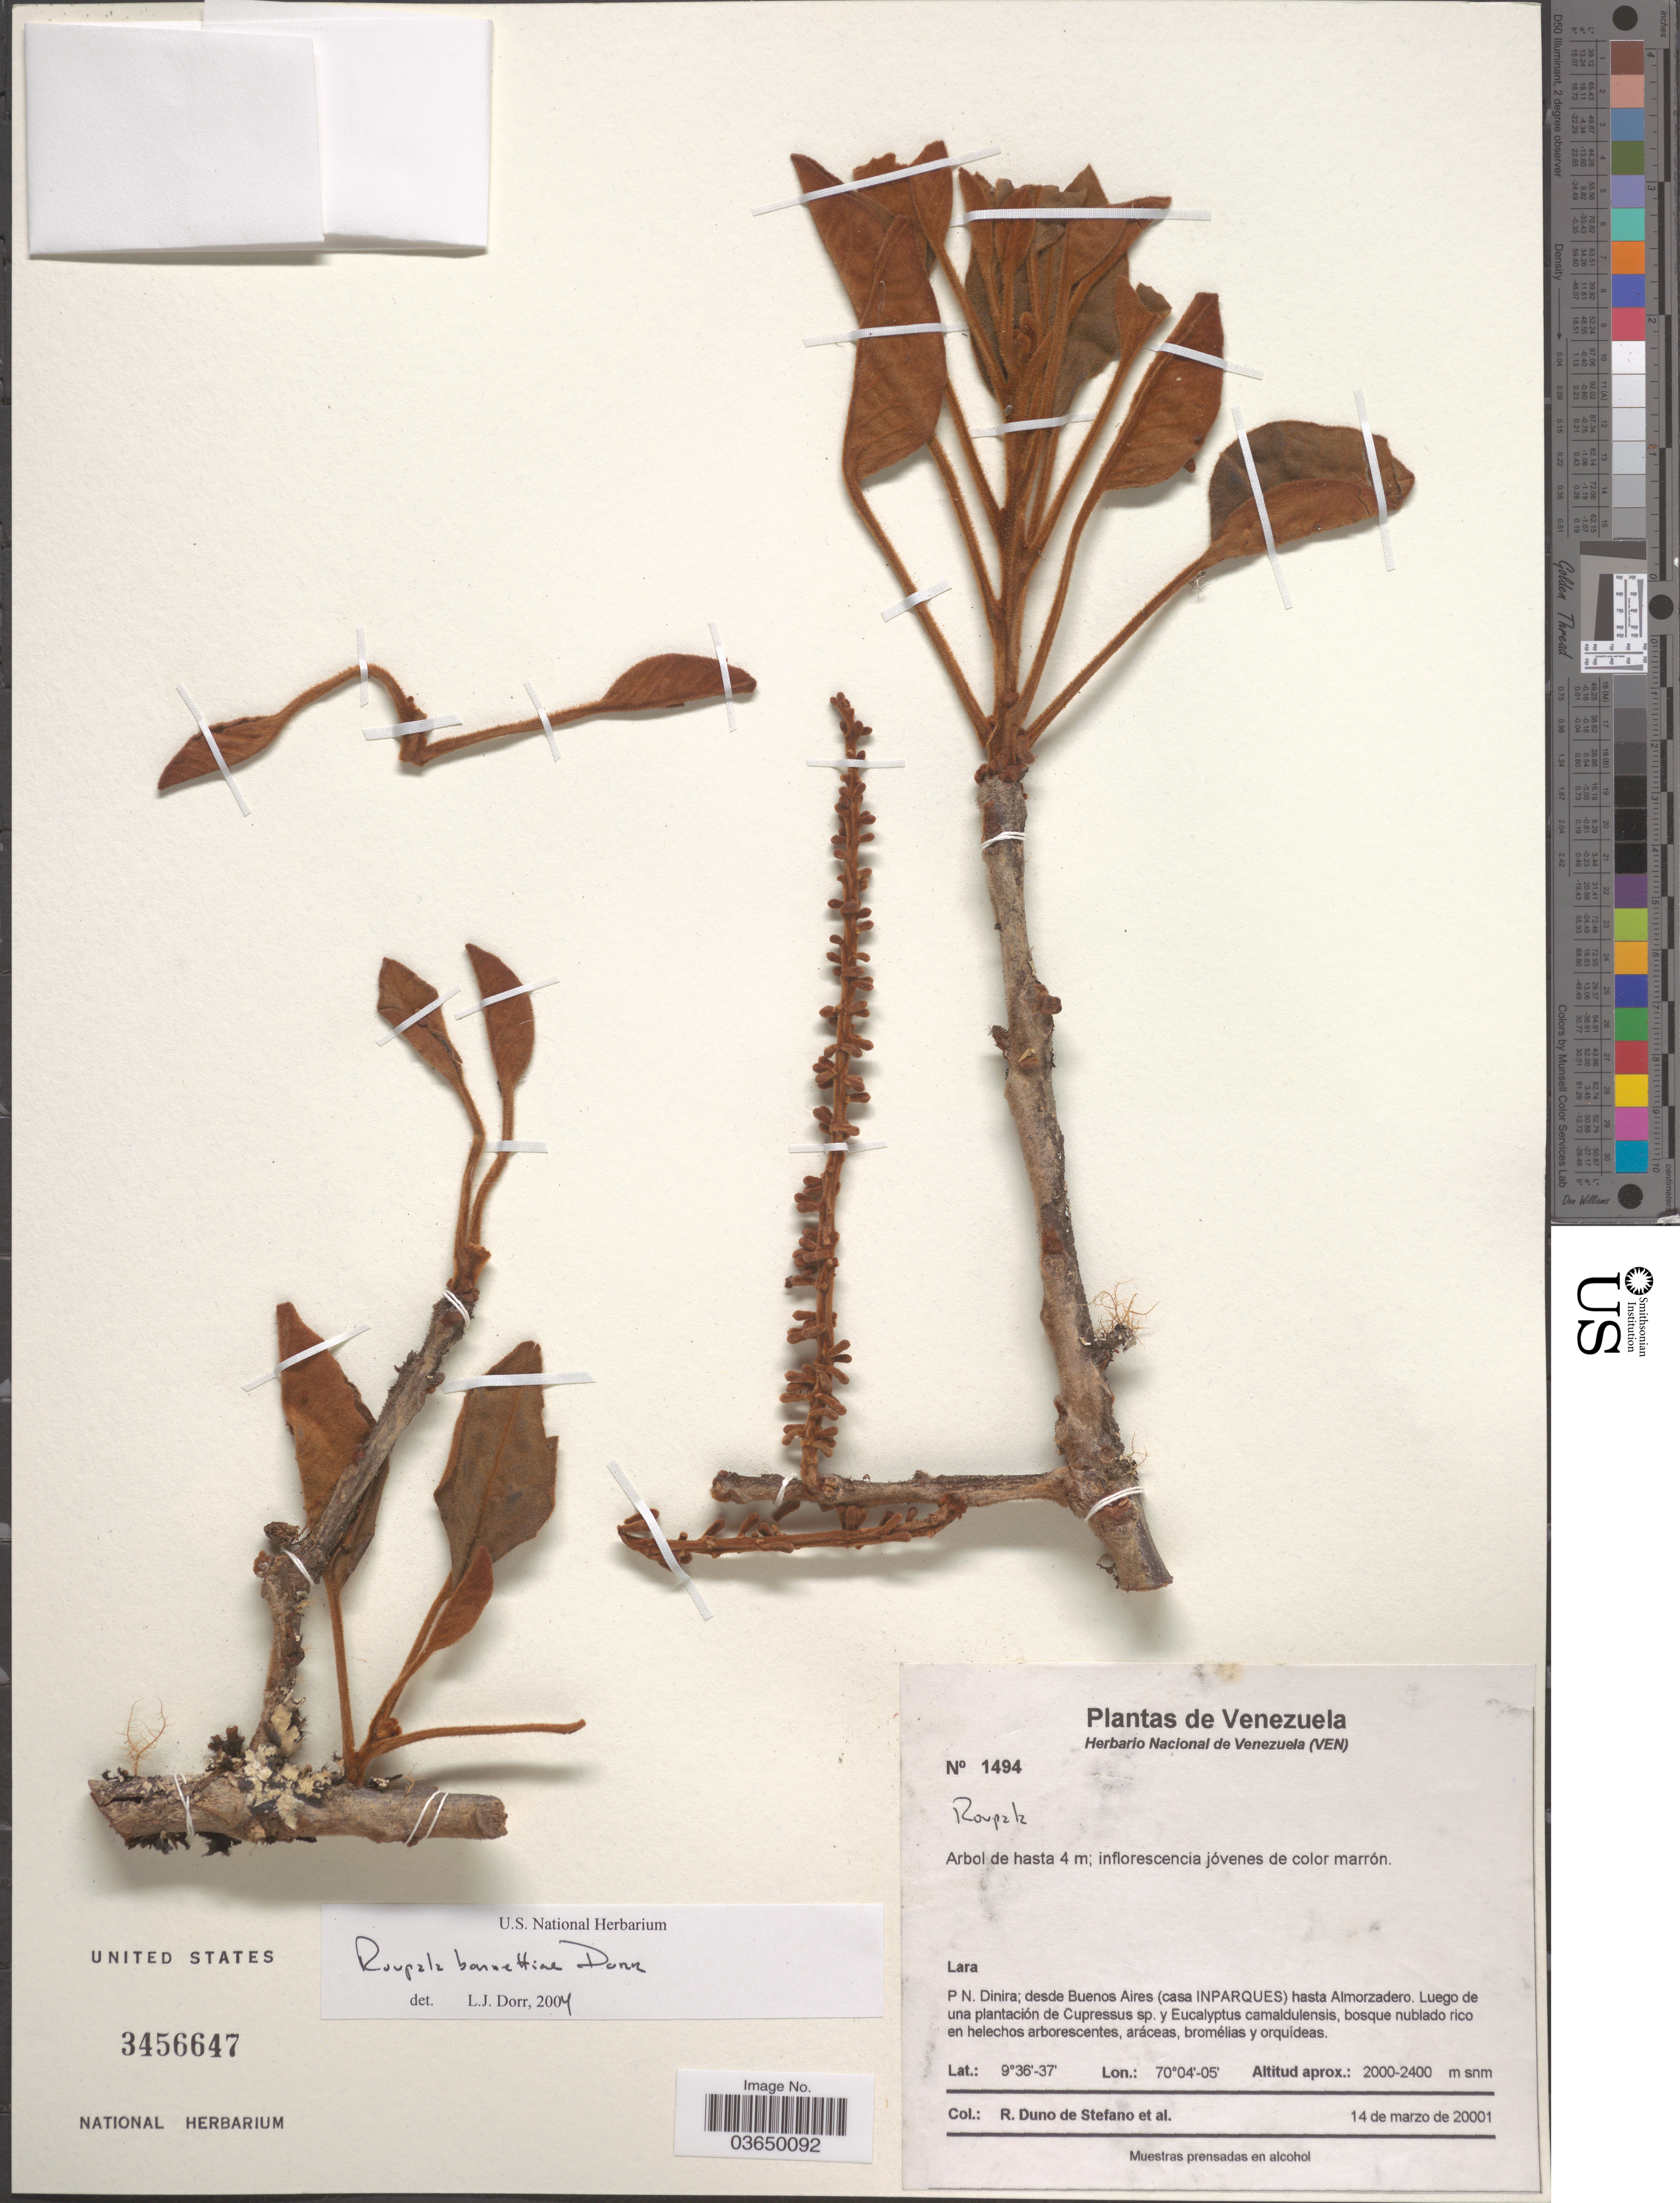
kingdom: Plantae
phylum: Tracheophyta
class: Magnoliopsida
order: Proteales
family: Proteaceae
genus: Roupala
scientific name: Roupala barnettiae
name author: Dorr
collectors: R. Duno de Stefano & et al.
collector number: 1494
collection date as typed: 14 de marzo de 20001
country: Venezuela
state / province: Lara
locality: P N. Dinira; desde Buenos Aires (casa INPARQUES) hasta Almorzadero.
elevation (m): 2000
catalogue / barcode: US 3456647